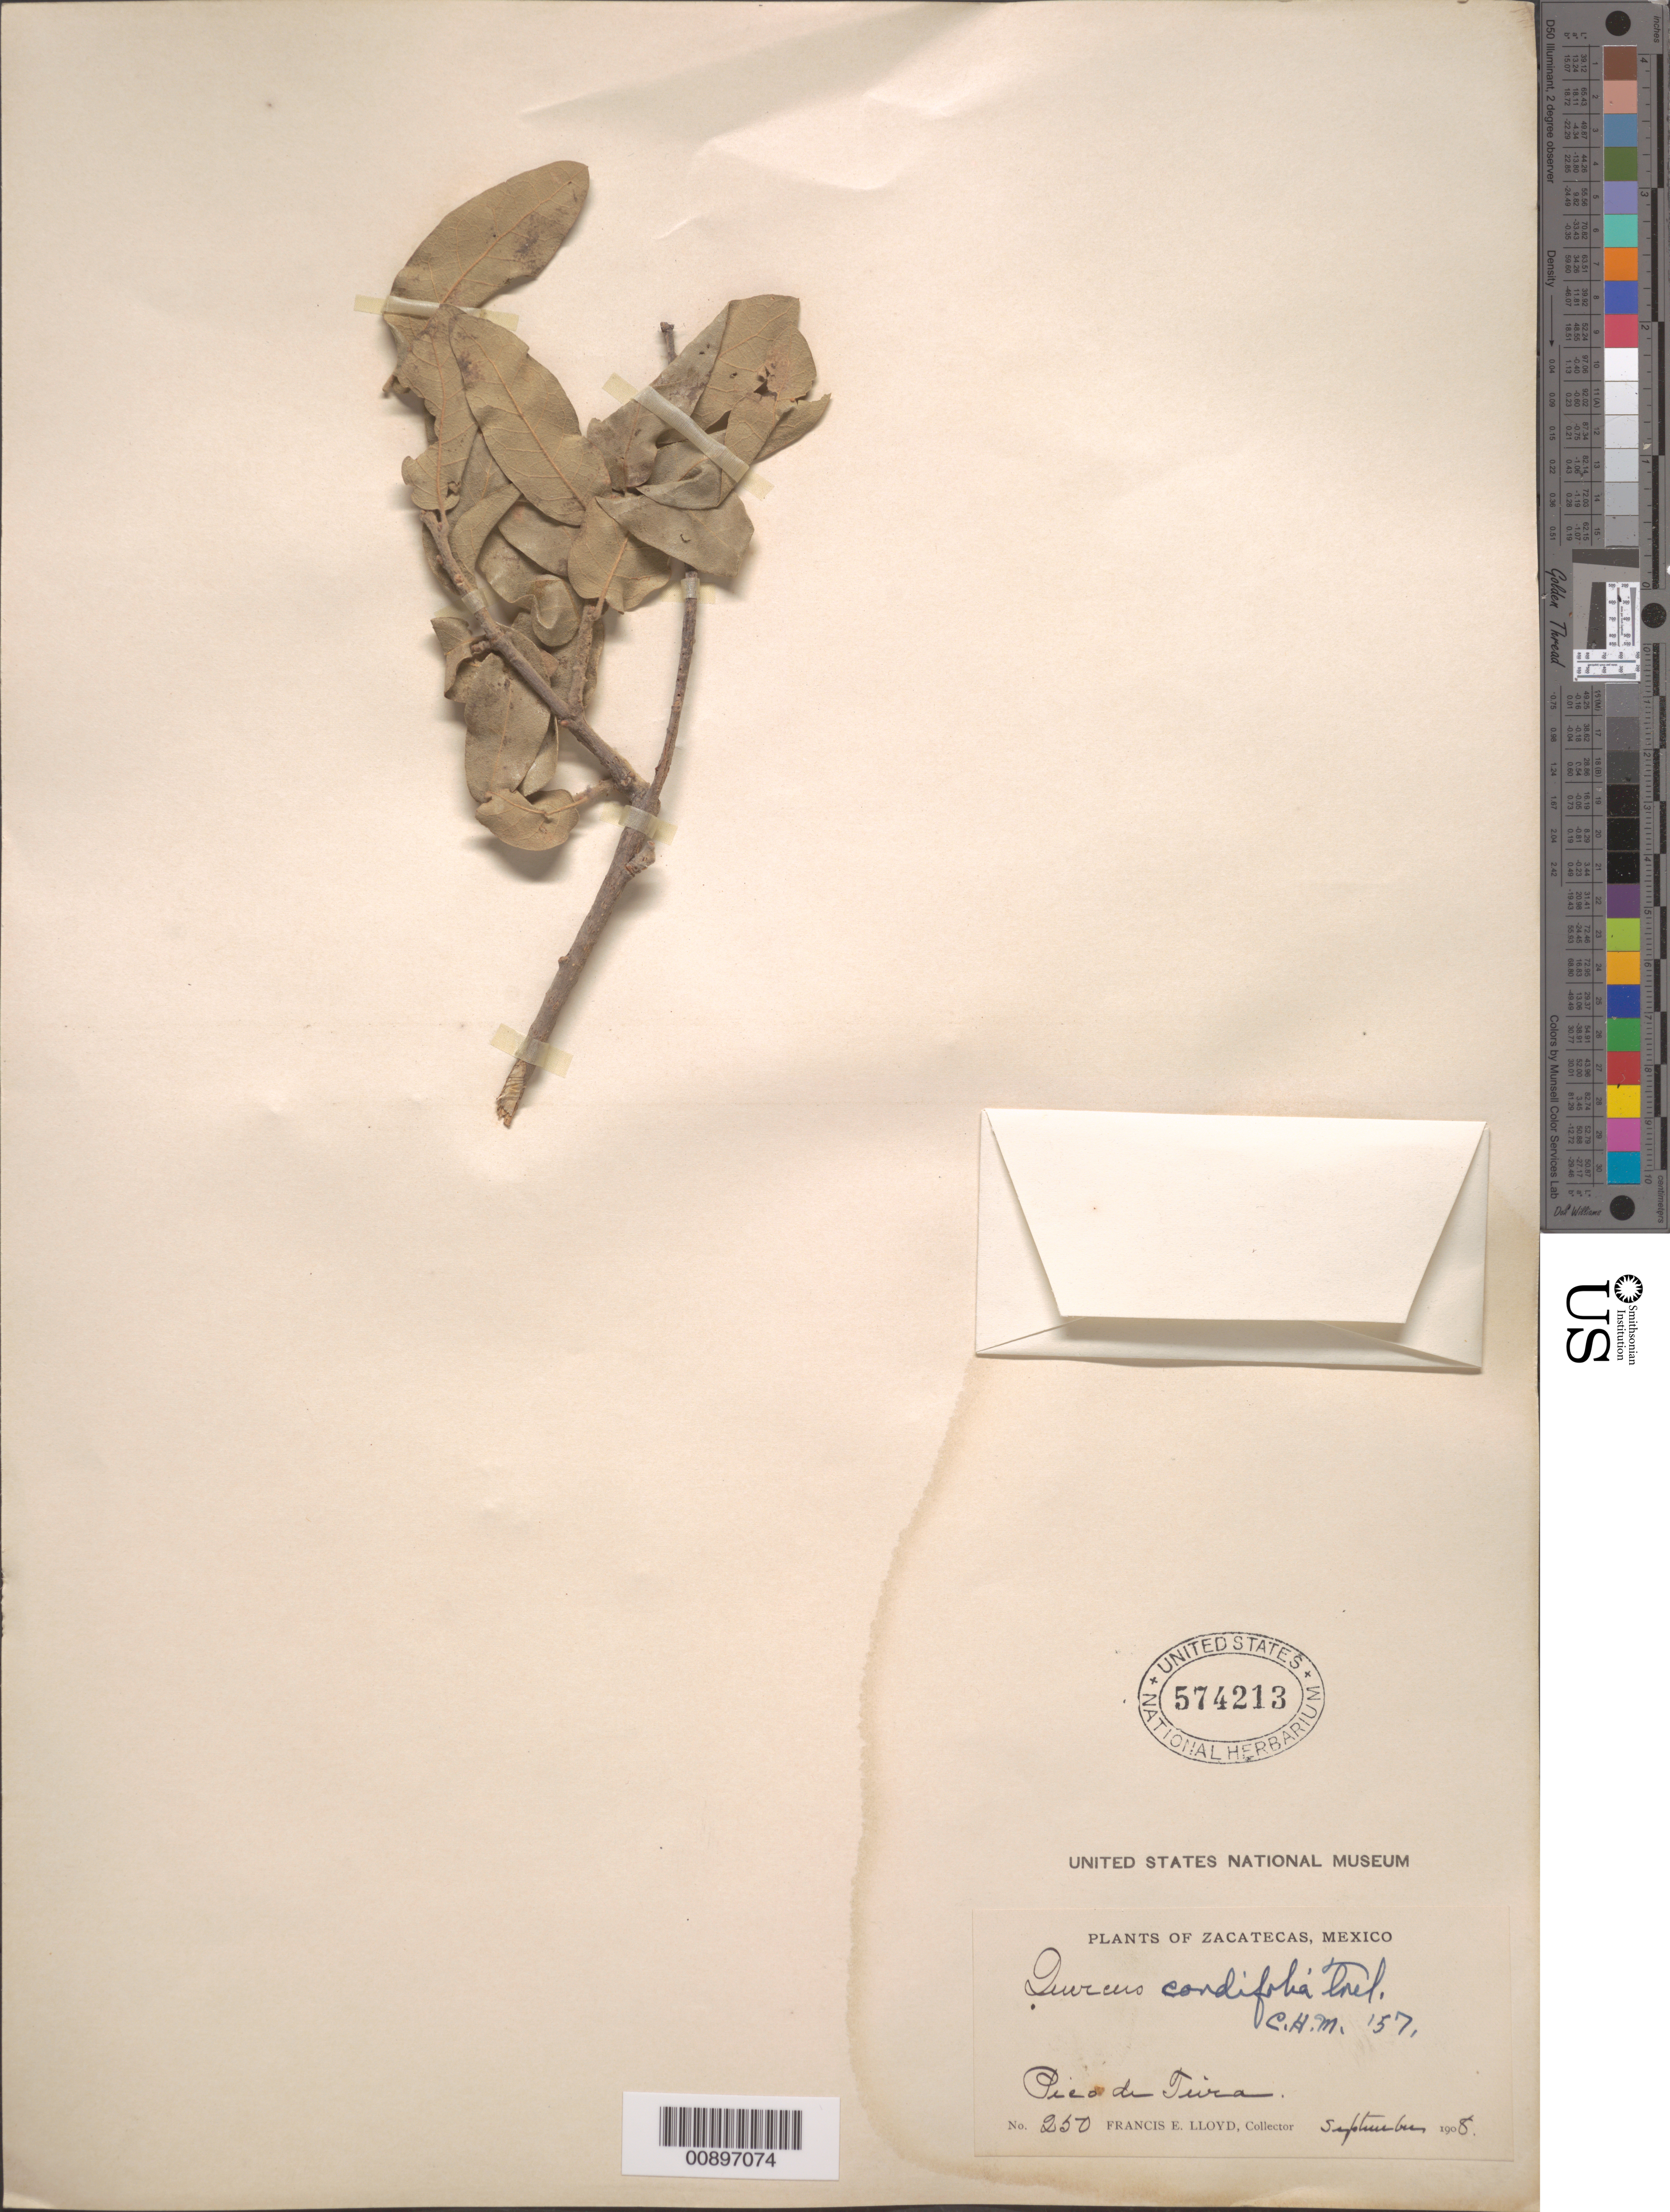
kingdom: Plantae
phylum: Tracheophyta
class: Magnoliopsida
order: Fagales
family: Fagaceae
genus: Quercus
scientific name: Quercus cordifolia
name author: Trel.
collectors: F. E. Lloyd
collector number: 250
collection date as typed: Sep 1908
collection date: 1908-09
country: Mexico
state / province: Zacatecas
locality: Pico de Teira, Zacatecas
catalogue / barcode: US 574213